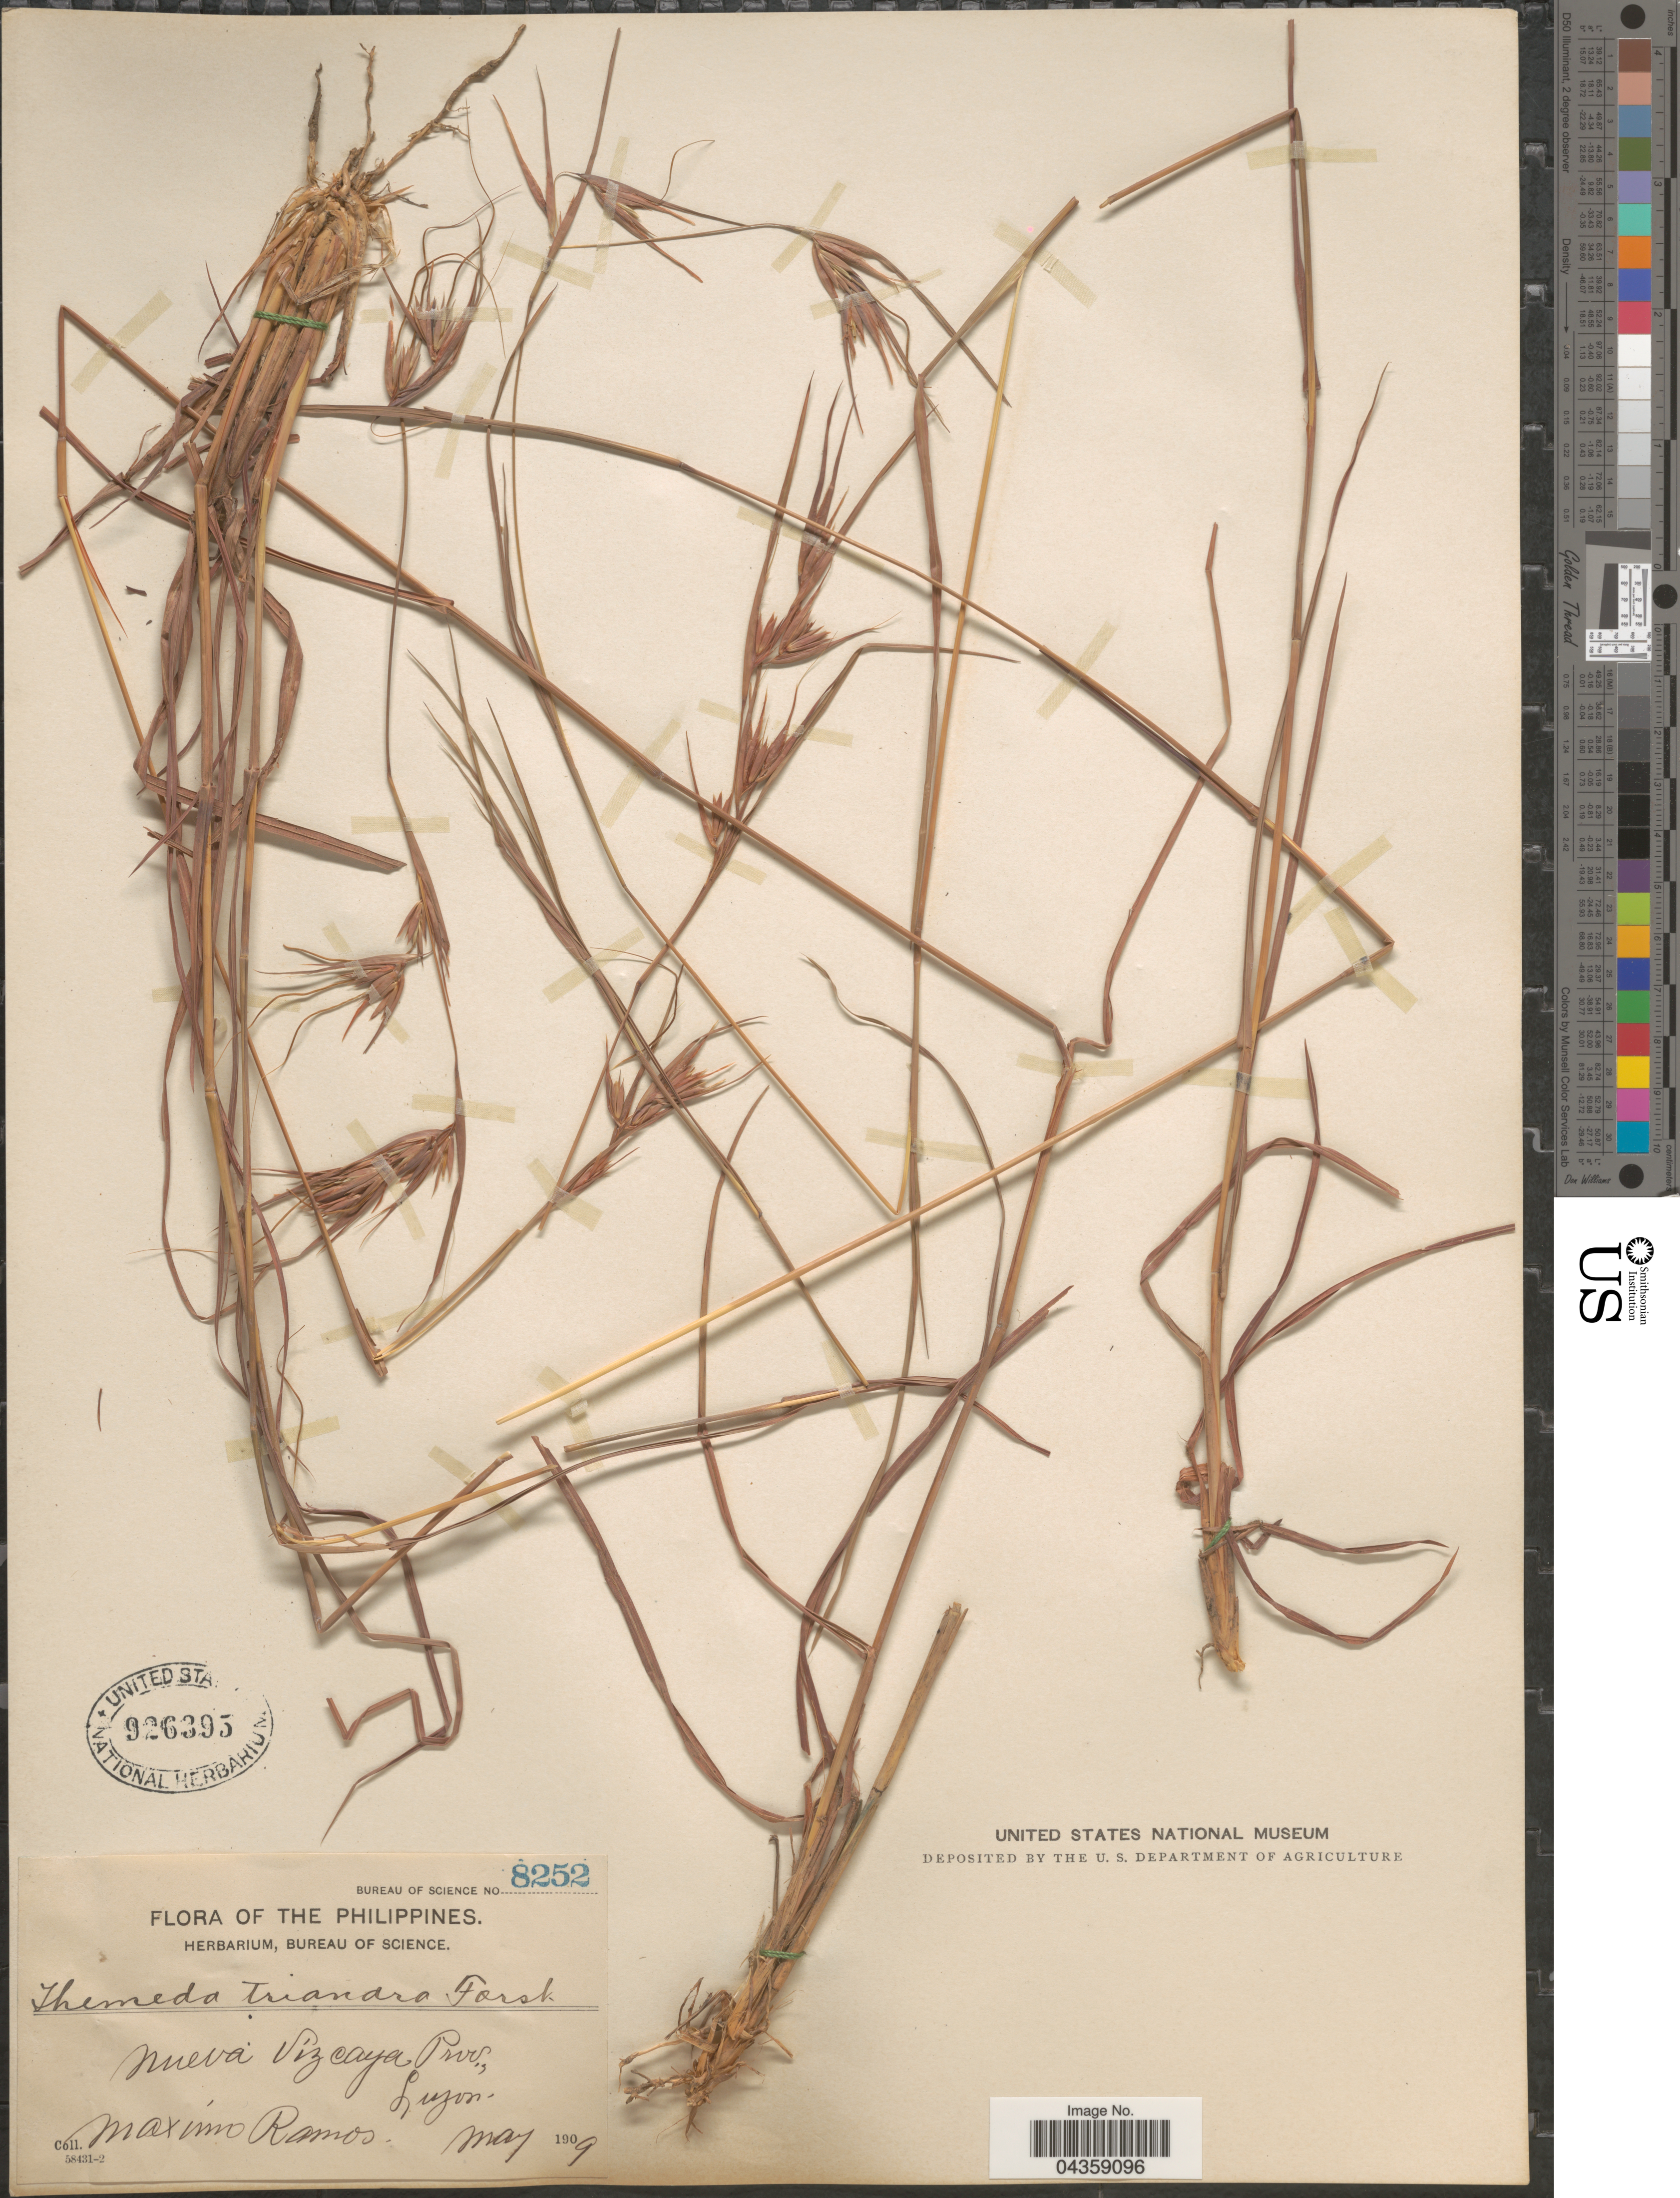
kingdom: Plantae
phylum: Tracheophyta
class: Liliopsida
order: Poales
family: Poaceae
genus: Themeda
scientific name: Themeda triandra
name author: Forssk.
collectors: M. Ramos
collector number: Bureau of Science 8252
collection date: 1909-05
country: Philippines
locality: Nueva Vizcaya Prov., Luzon.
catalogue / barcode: US 926395